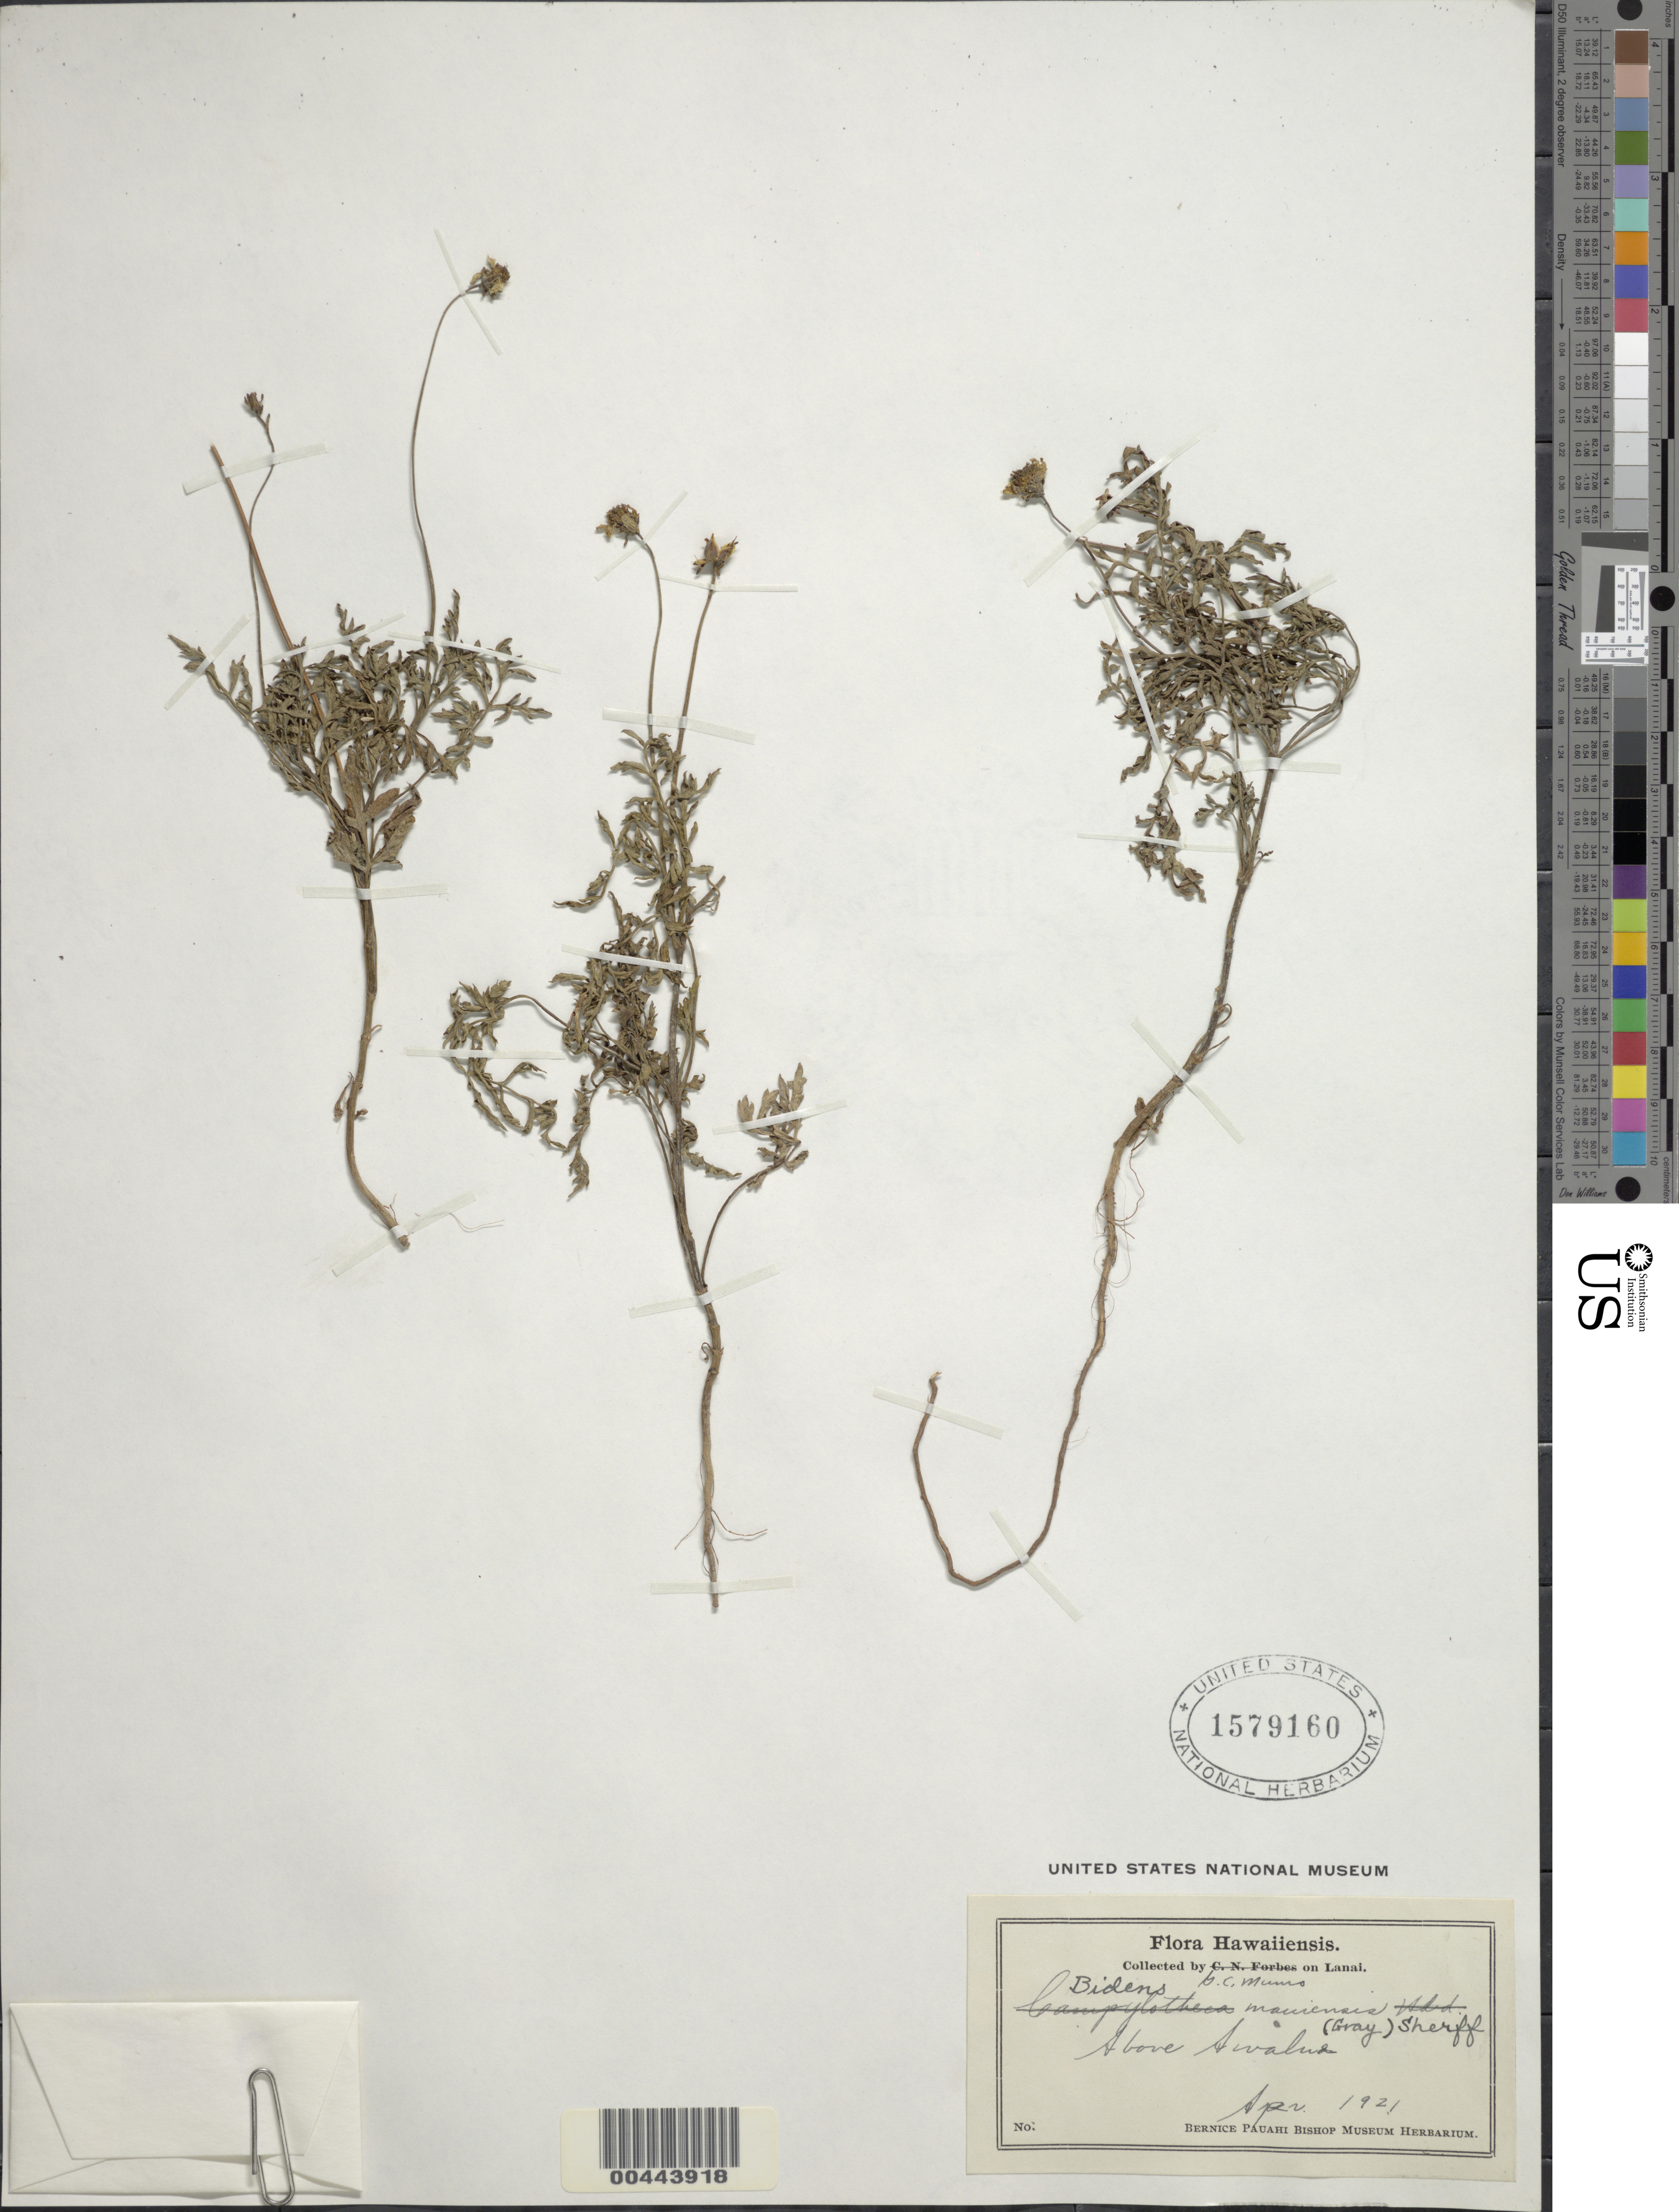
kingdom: Plantae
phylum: Tracheophyta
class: Magnoliopsida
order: Asterales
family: Asteraceae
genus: Bidens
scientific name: Bidens mauiensis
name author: Sherff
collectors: G. C. Munro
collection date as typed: Apr 1921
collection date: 1921-04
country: United States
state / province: Hawaii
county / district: Maui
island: Lana'i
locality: Above Awalua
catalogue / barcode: US 1579160